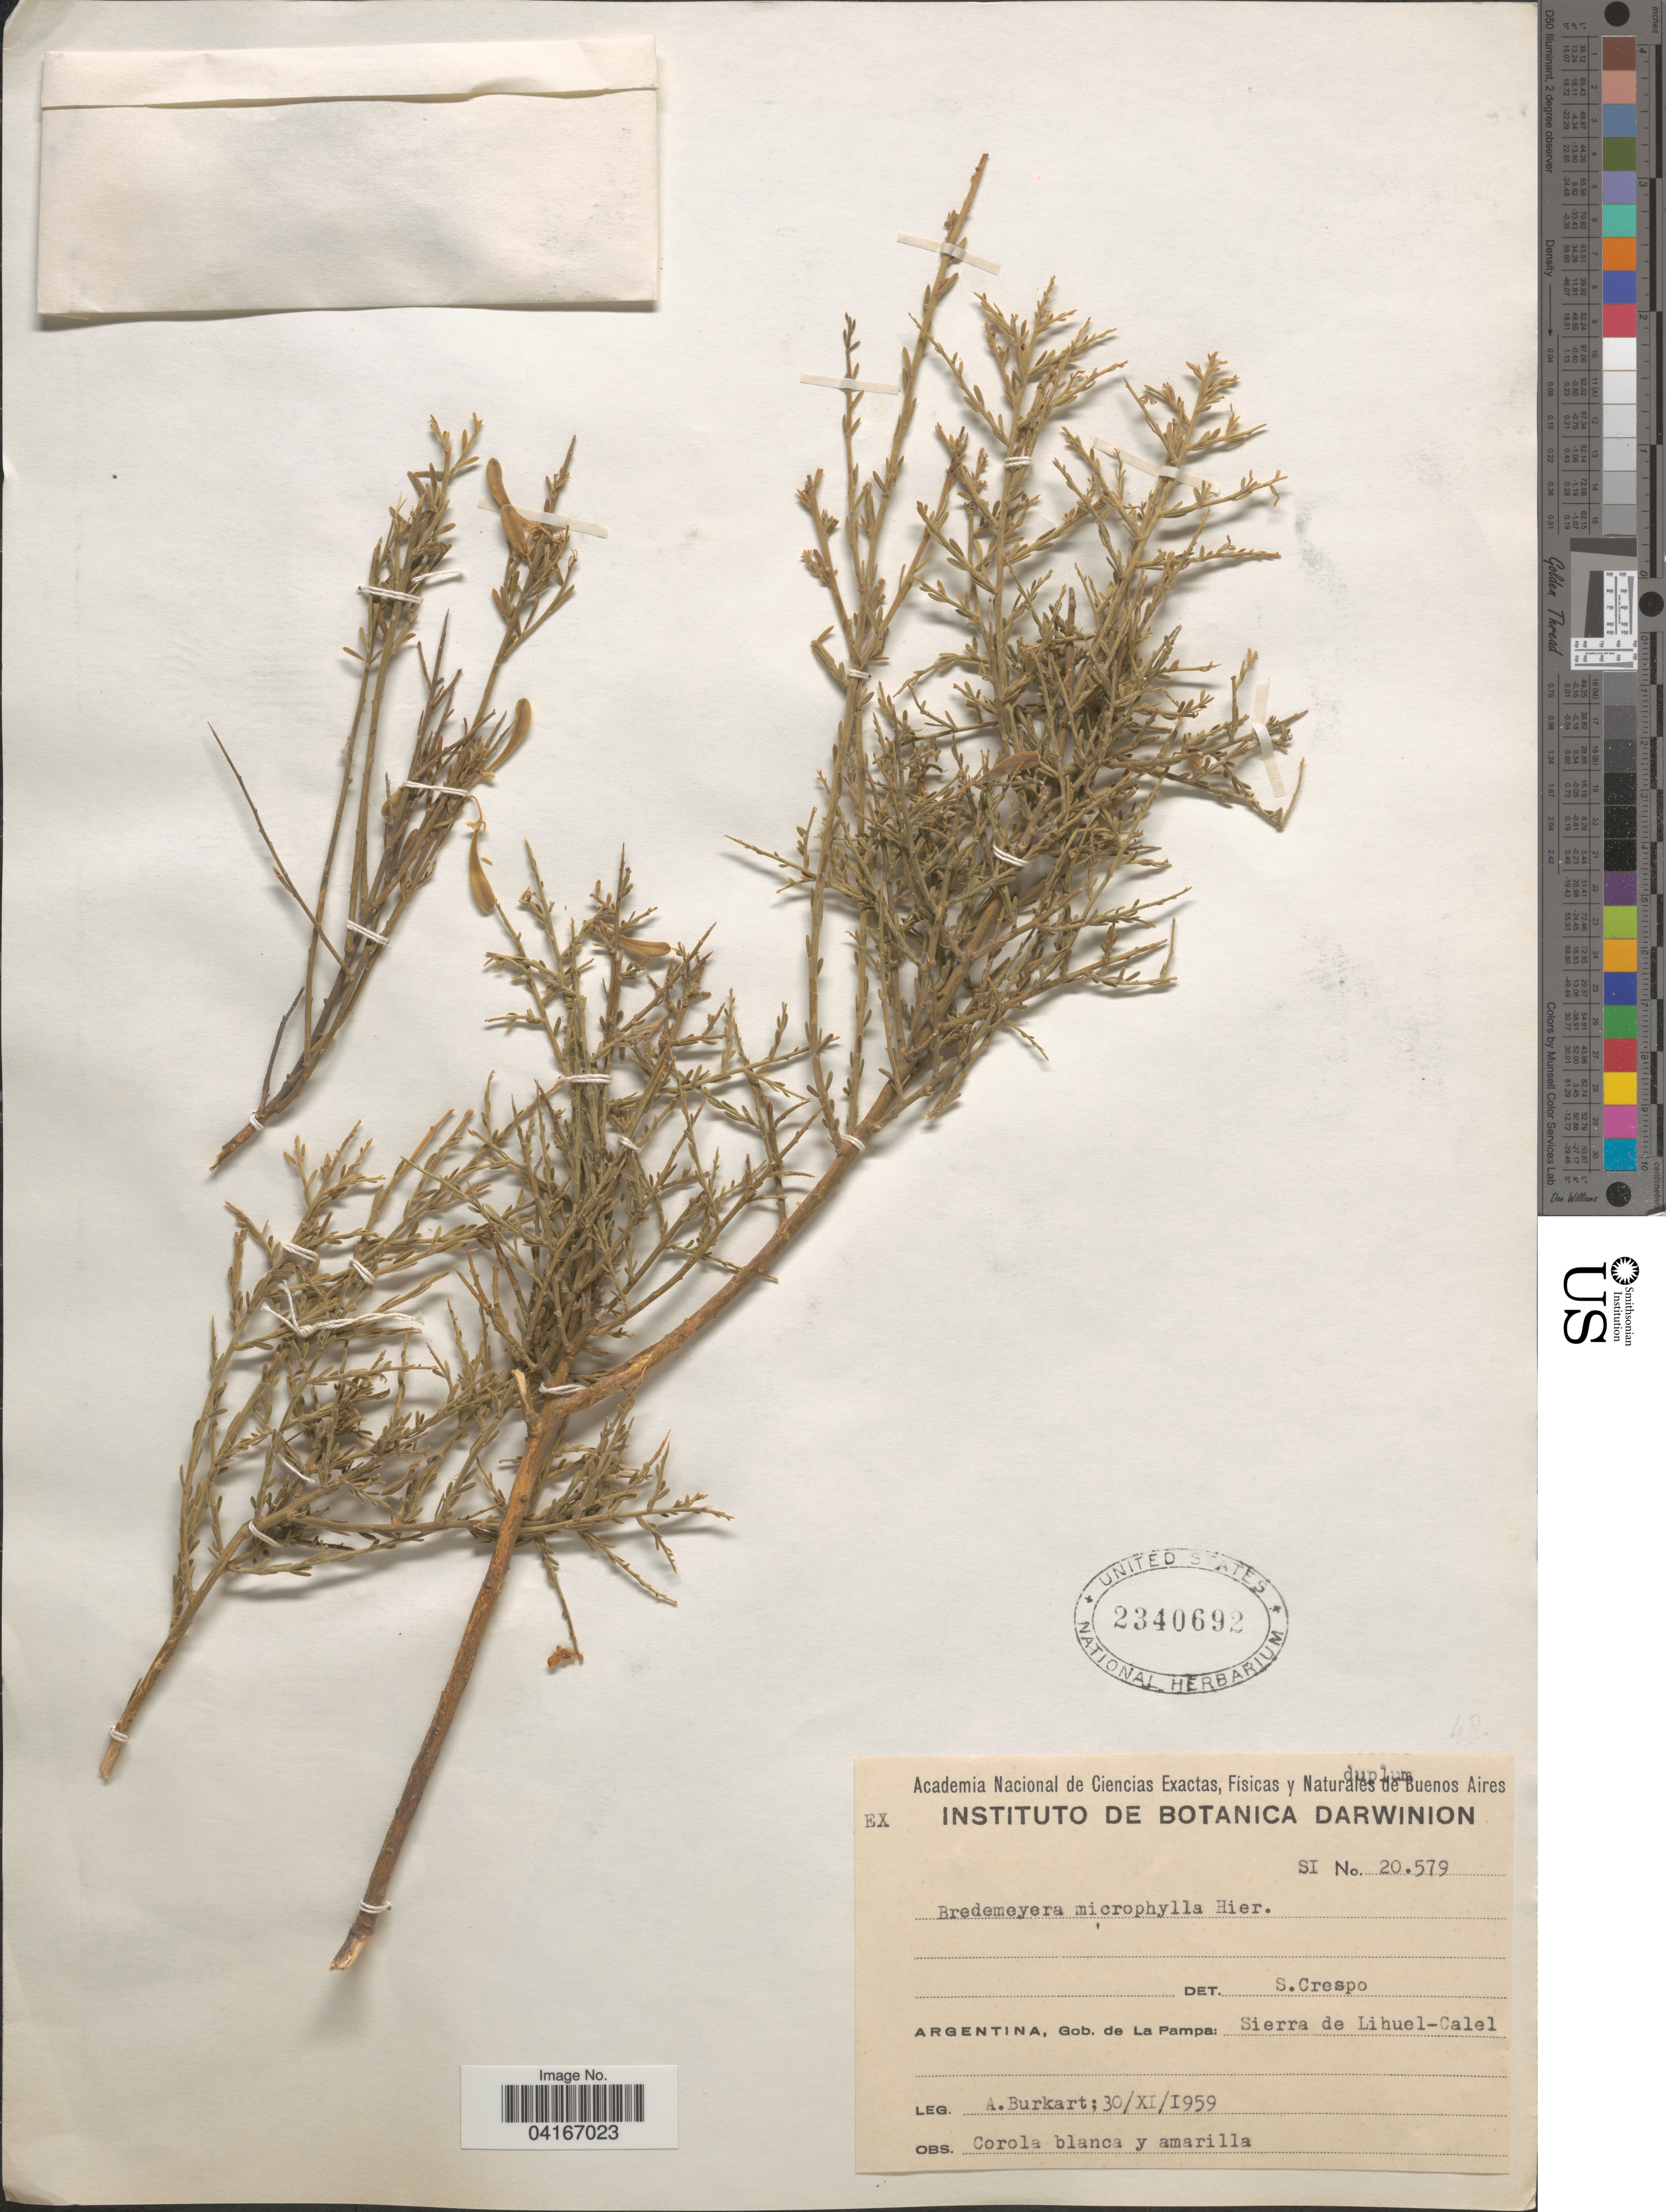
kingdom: Plantae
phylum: Tracheophyta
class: Magnoliopsida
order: Fabales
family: Polygalaceae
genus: Rhamphopetalum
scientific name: Rhamphopetalum microphyllum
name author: (Griseb.) J.F.B. Pastore & M. Mota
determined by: Strong, Mark T., (BOT), Smithsonian Institution - National Museum of Natural History (UNITED STATES)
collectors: A. E. Burkart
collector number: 20579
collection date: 1959-11-30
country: Argentina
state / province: La Pampa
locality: Gob. de La Pampa: Sierra de Lihuel-Calel.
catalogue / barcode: US 2340692